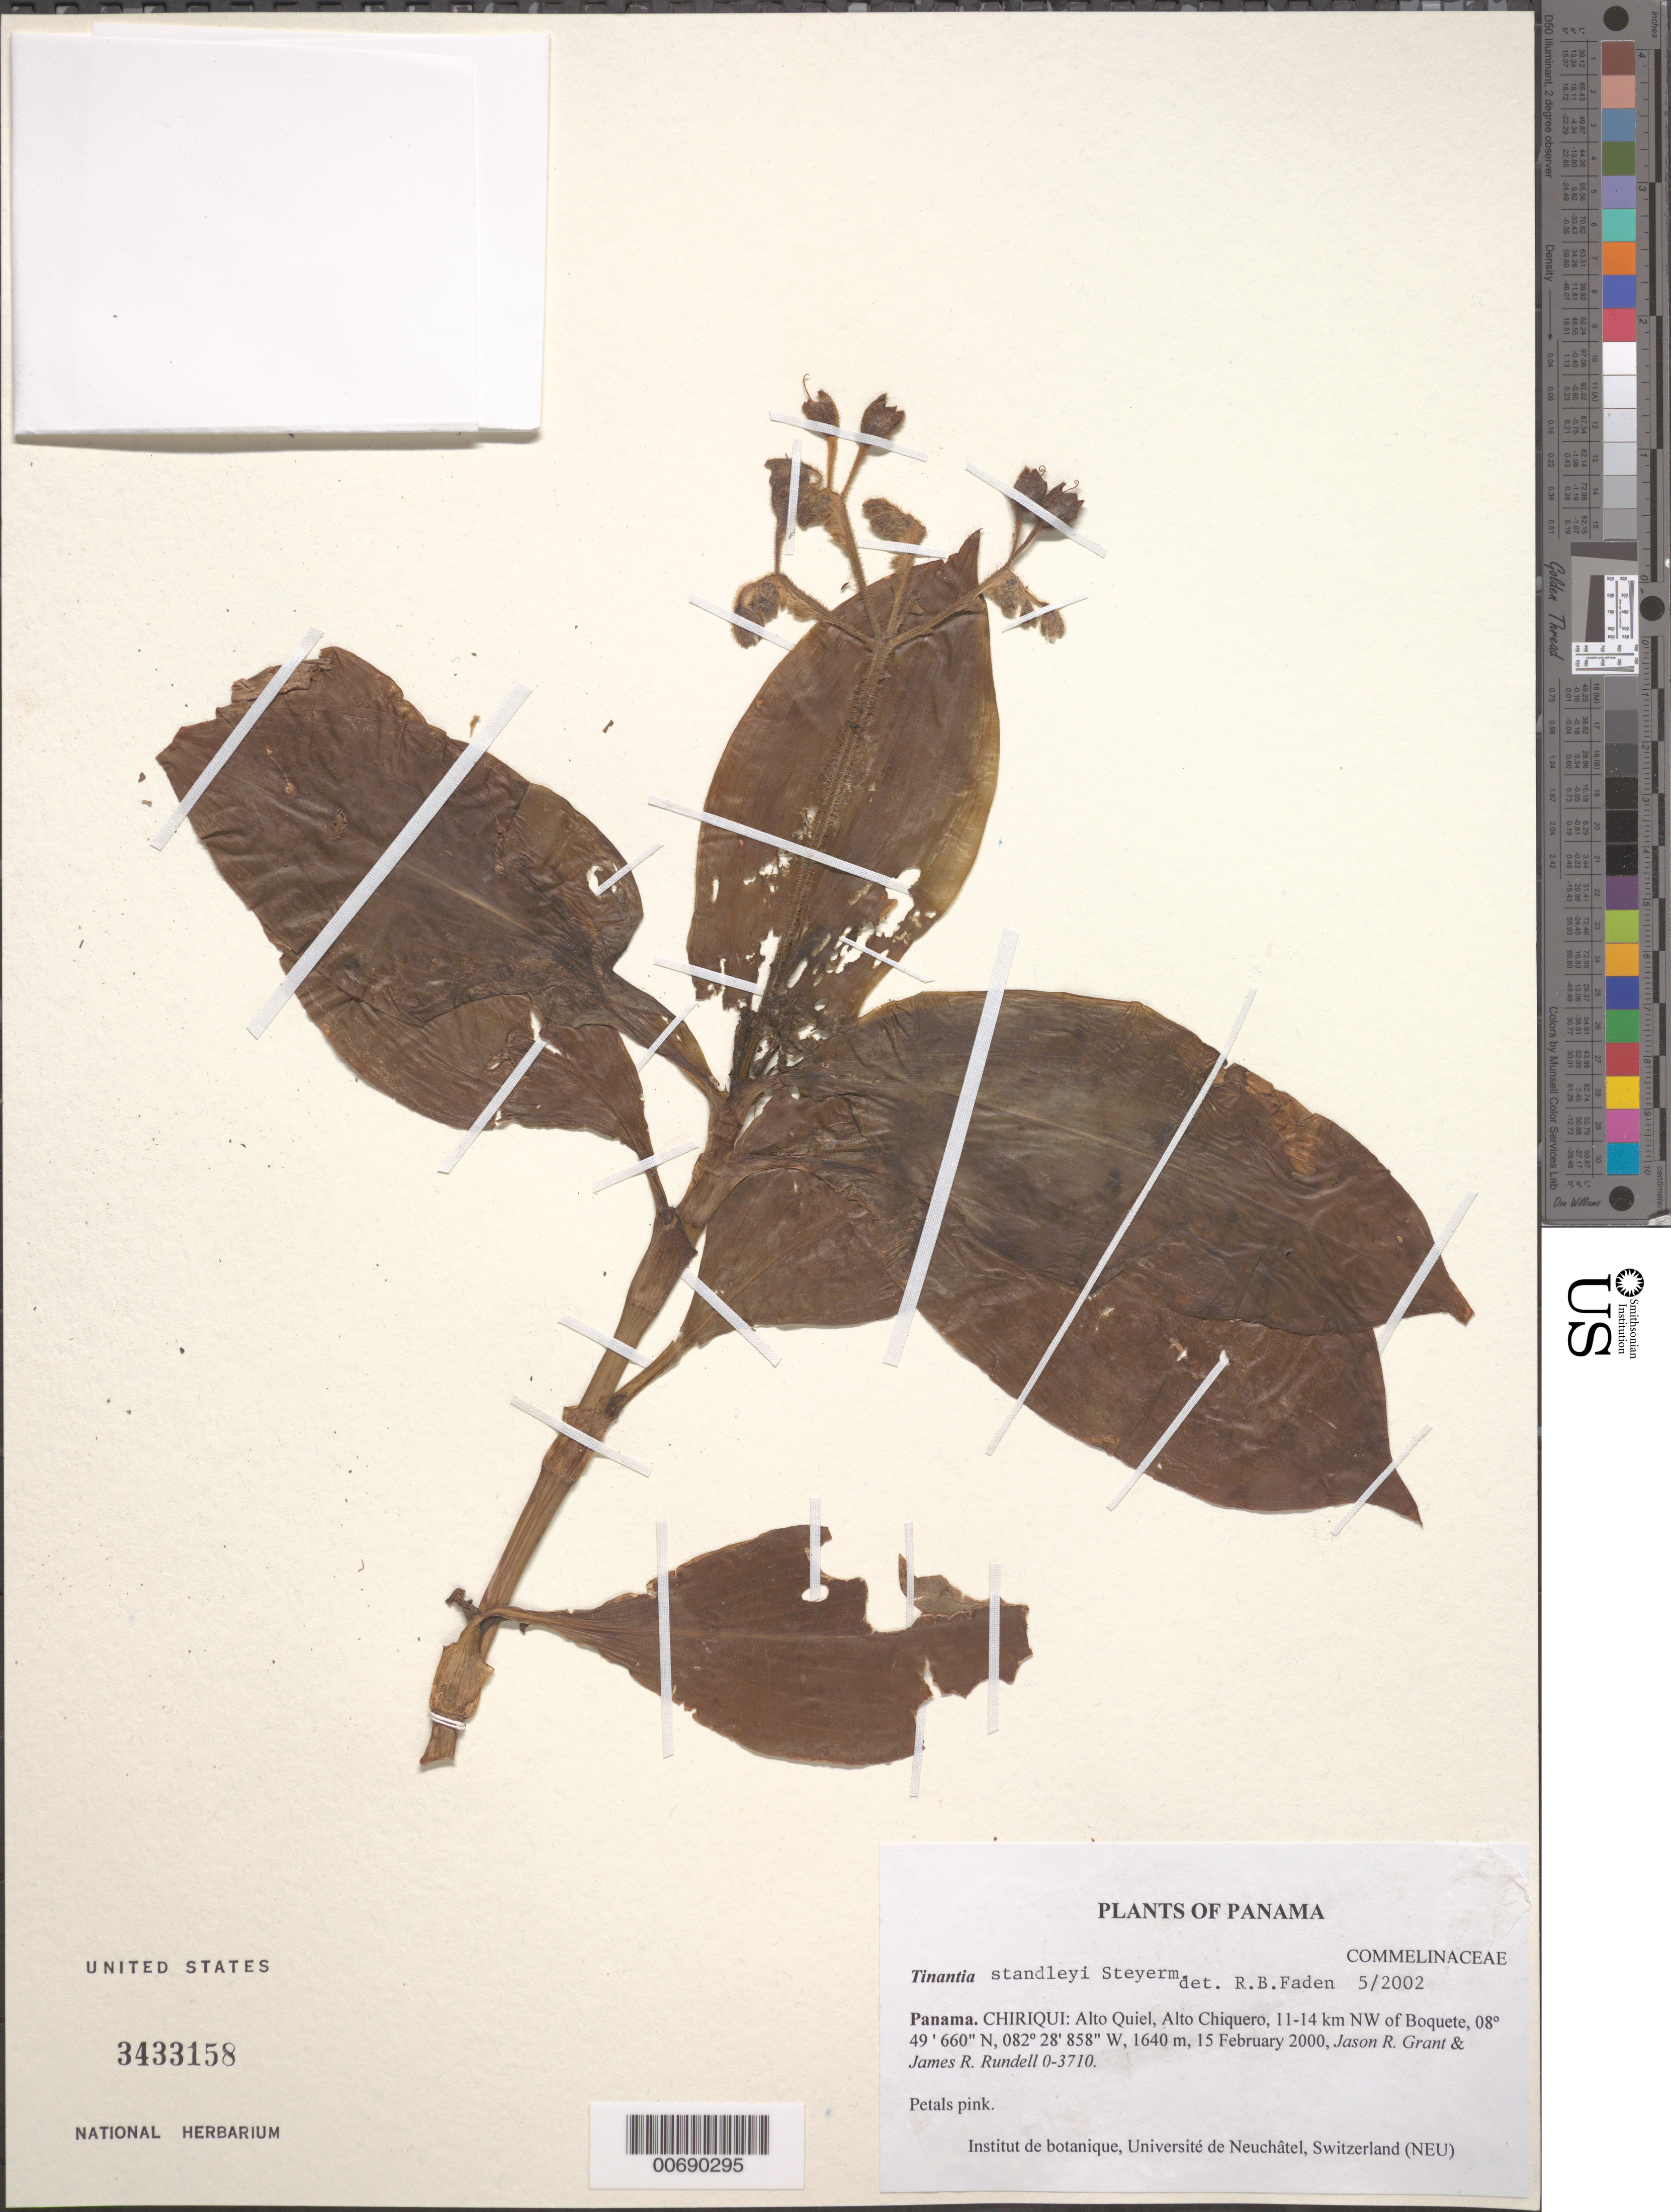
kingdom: Plantae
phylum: Tracheophyta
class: Liliopsida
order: Commelinales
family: Commelinaceae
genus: Tinantia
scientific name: Tinantia standleyi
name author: Steyerm.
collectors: J. R. Grant & J. R. Rundell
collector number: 0-3710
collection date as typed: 15 Feb 2000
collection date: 2000-02-15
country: Panama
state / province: Chiriquí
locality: Alto Quiel, Alto Chiquero, NW ofBoquete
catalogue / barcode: US 3433158